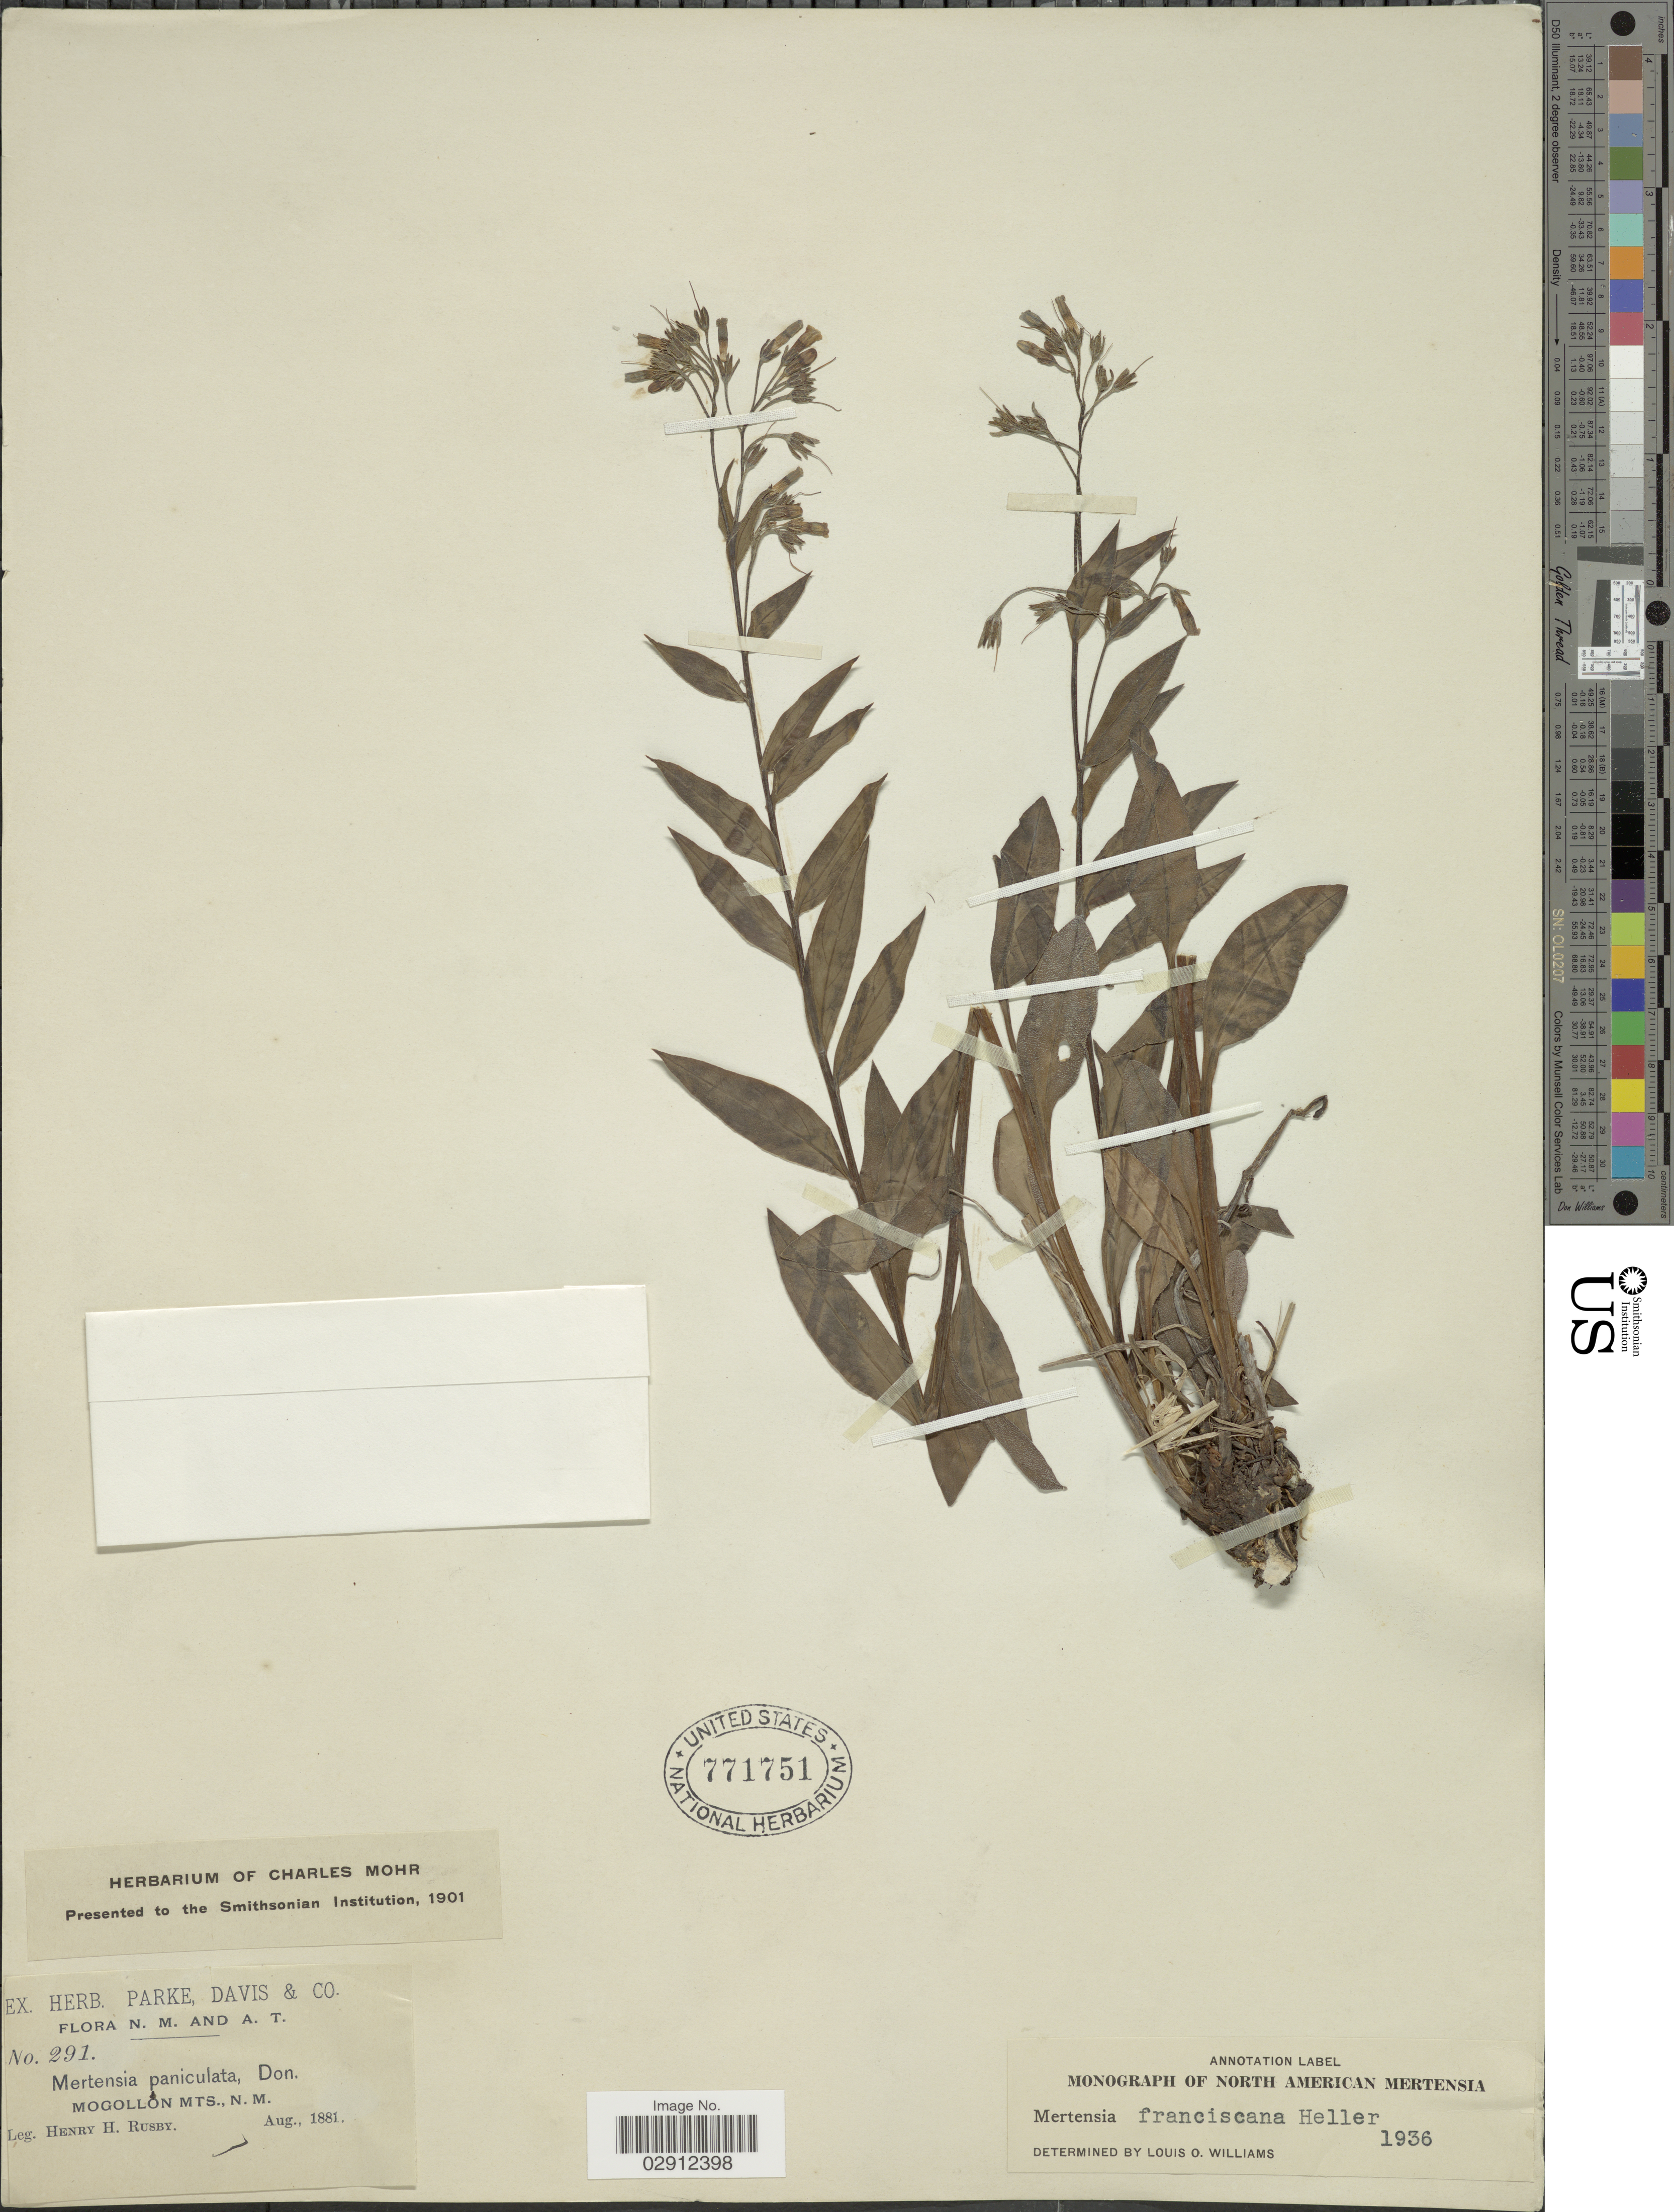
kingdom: Plantae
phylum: Tracheophyta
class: Magnoliopsida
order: Boraginales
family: Boraginaceae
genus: Mertensia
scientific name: Mertensia ciliata var. subpubescens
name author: (Rydb.) J.F. Macbr. & Payson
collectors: H. H. Rusby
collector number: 291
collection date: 1881-08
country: United States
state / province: New Mexico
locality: Mogollon Mts., N. M.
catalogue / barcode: US 771751